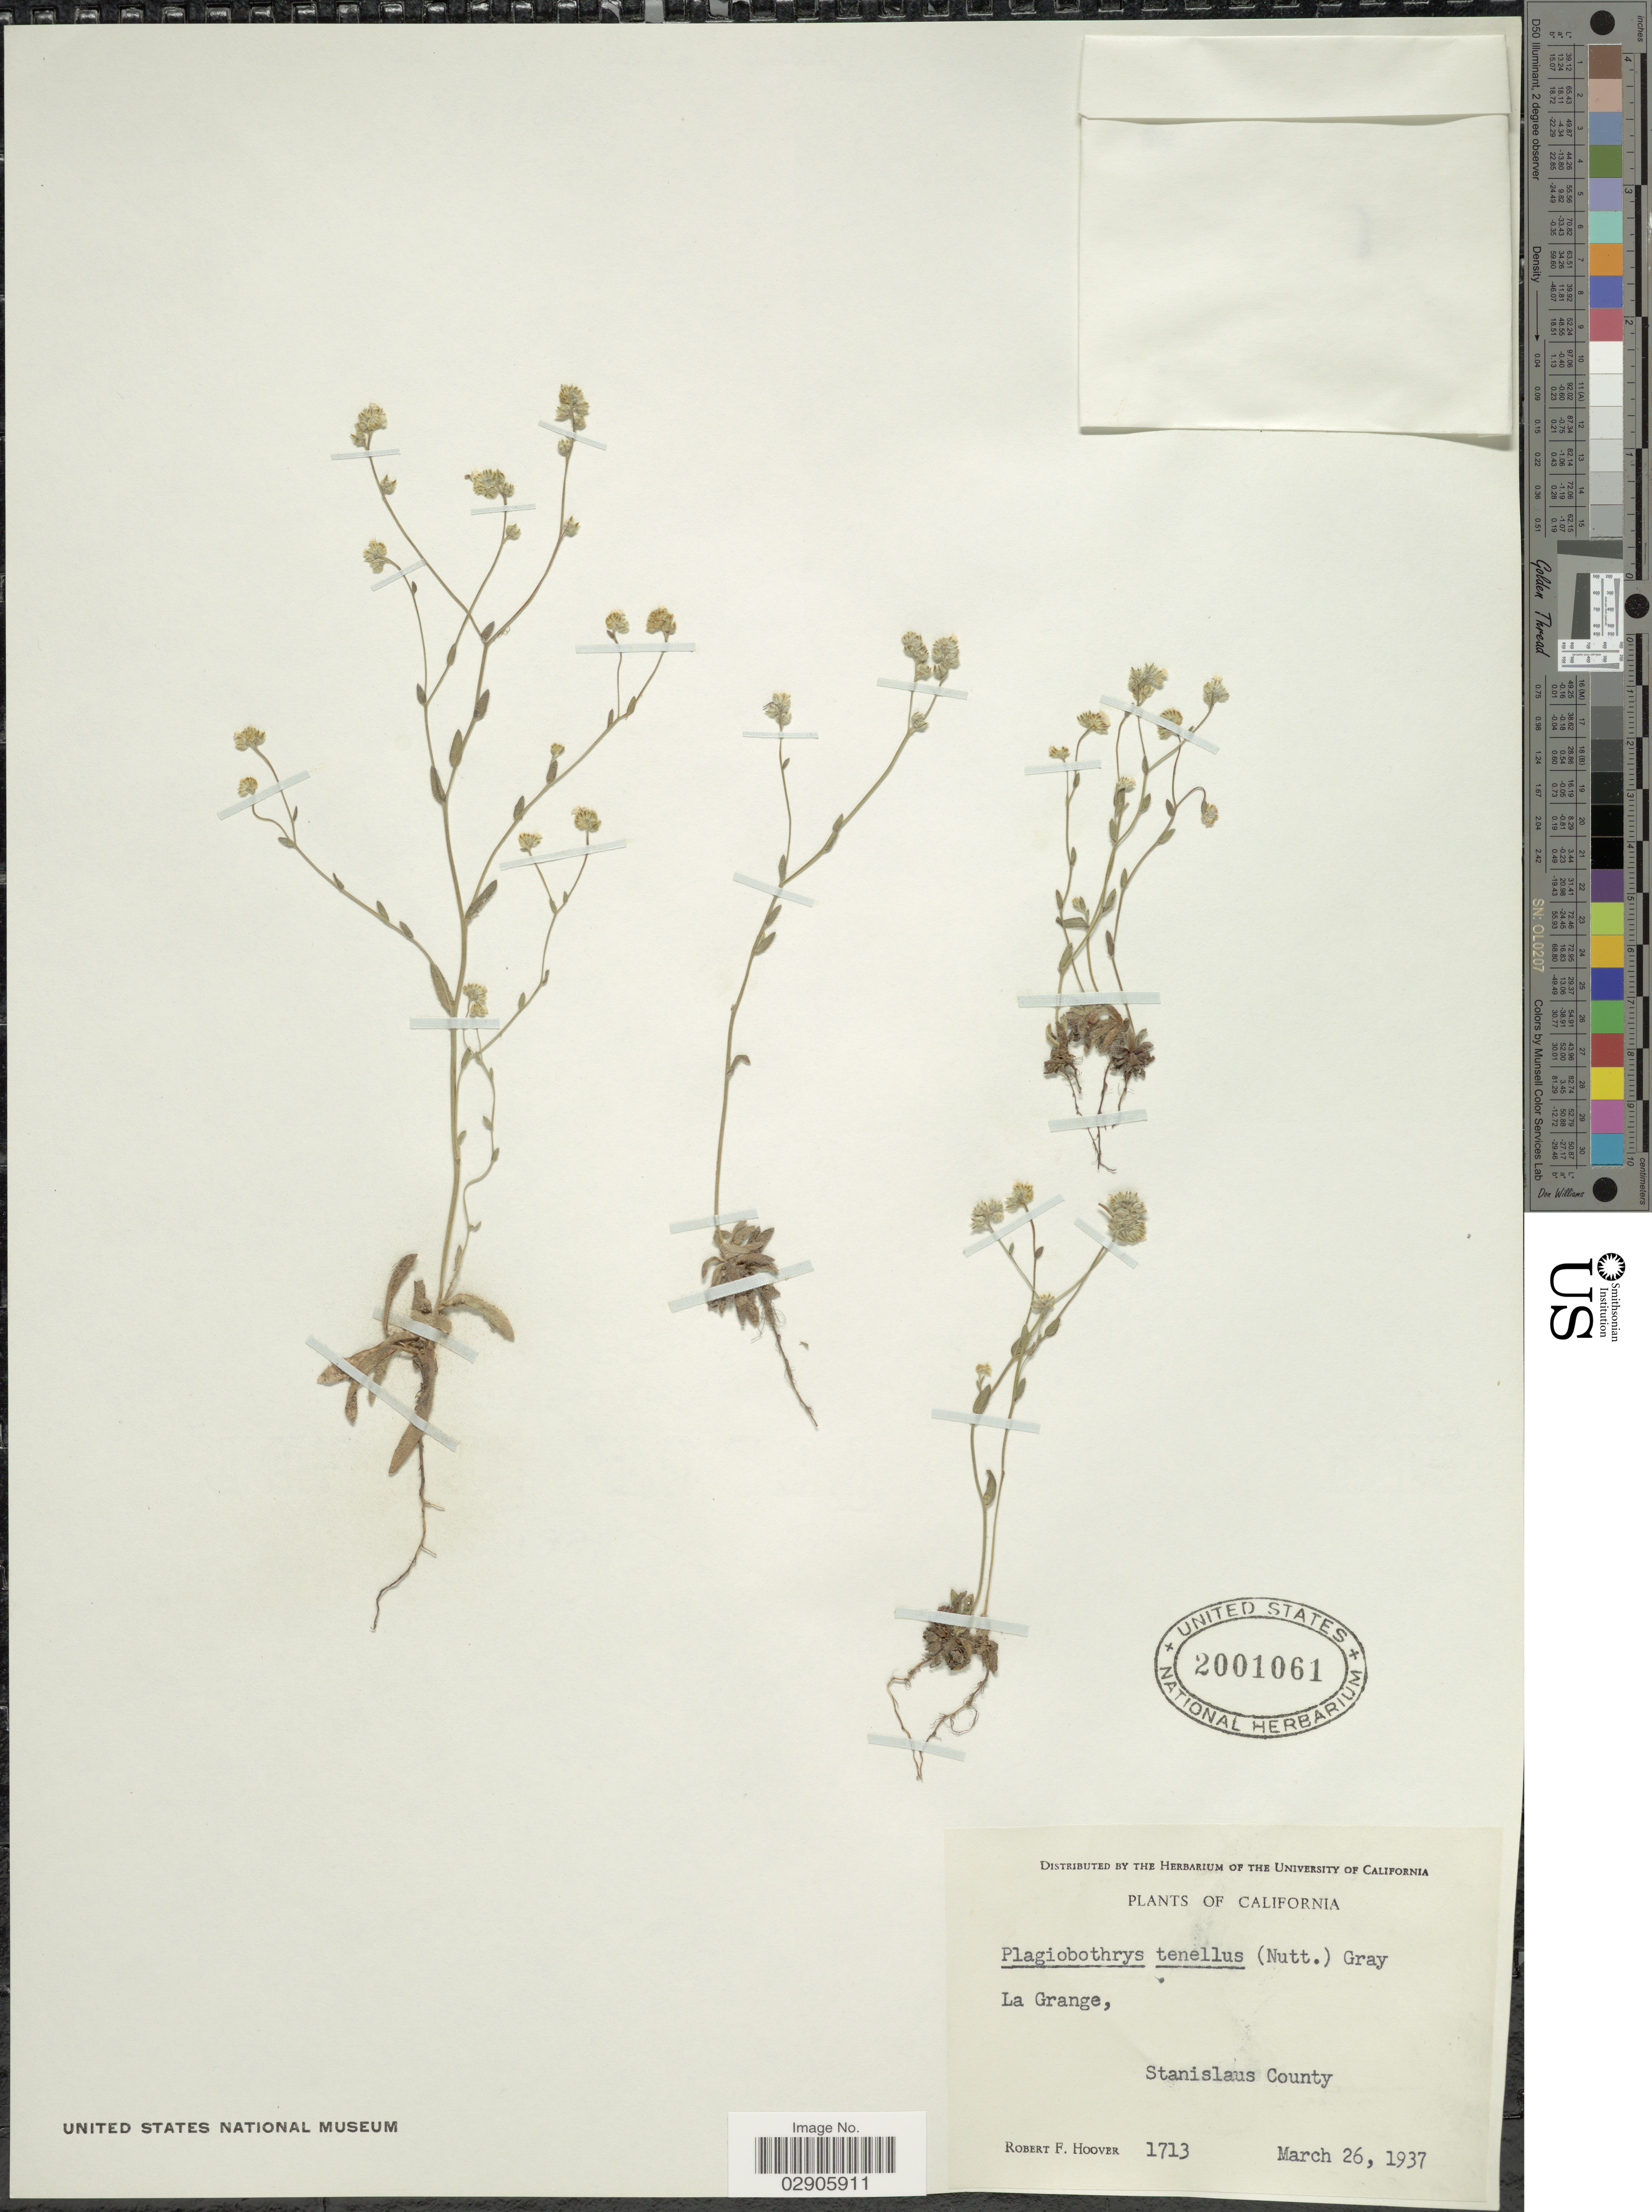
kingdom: Plantae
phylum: Tracheophyta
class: Magnoliopsida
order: Boraginales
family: Boraginaceae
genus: Plagiobothrys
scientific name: Plagiobothrys tenellus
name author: (Nutt.) A. Gray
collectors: R. F. Hoover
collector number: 1713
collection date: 1937-03-26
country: United States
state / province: California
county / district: Stanislaus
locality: La Grange, Stanislaus County.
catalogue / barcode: US 2001061